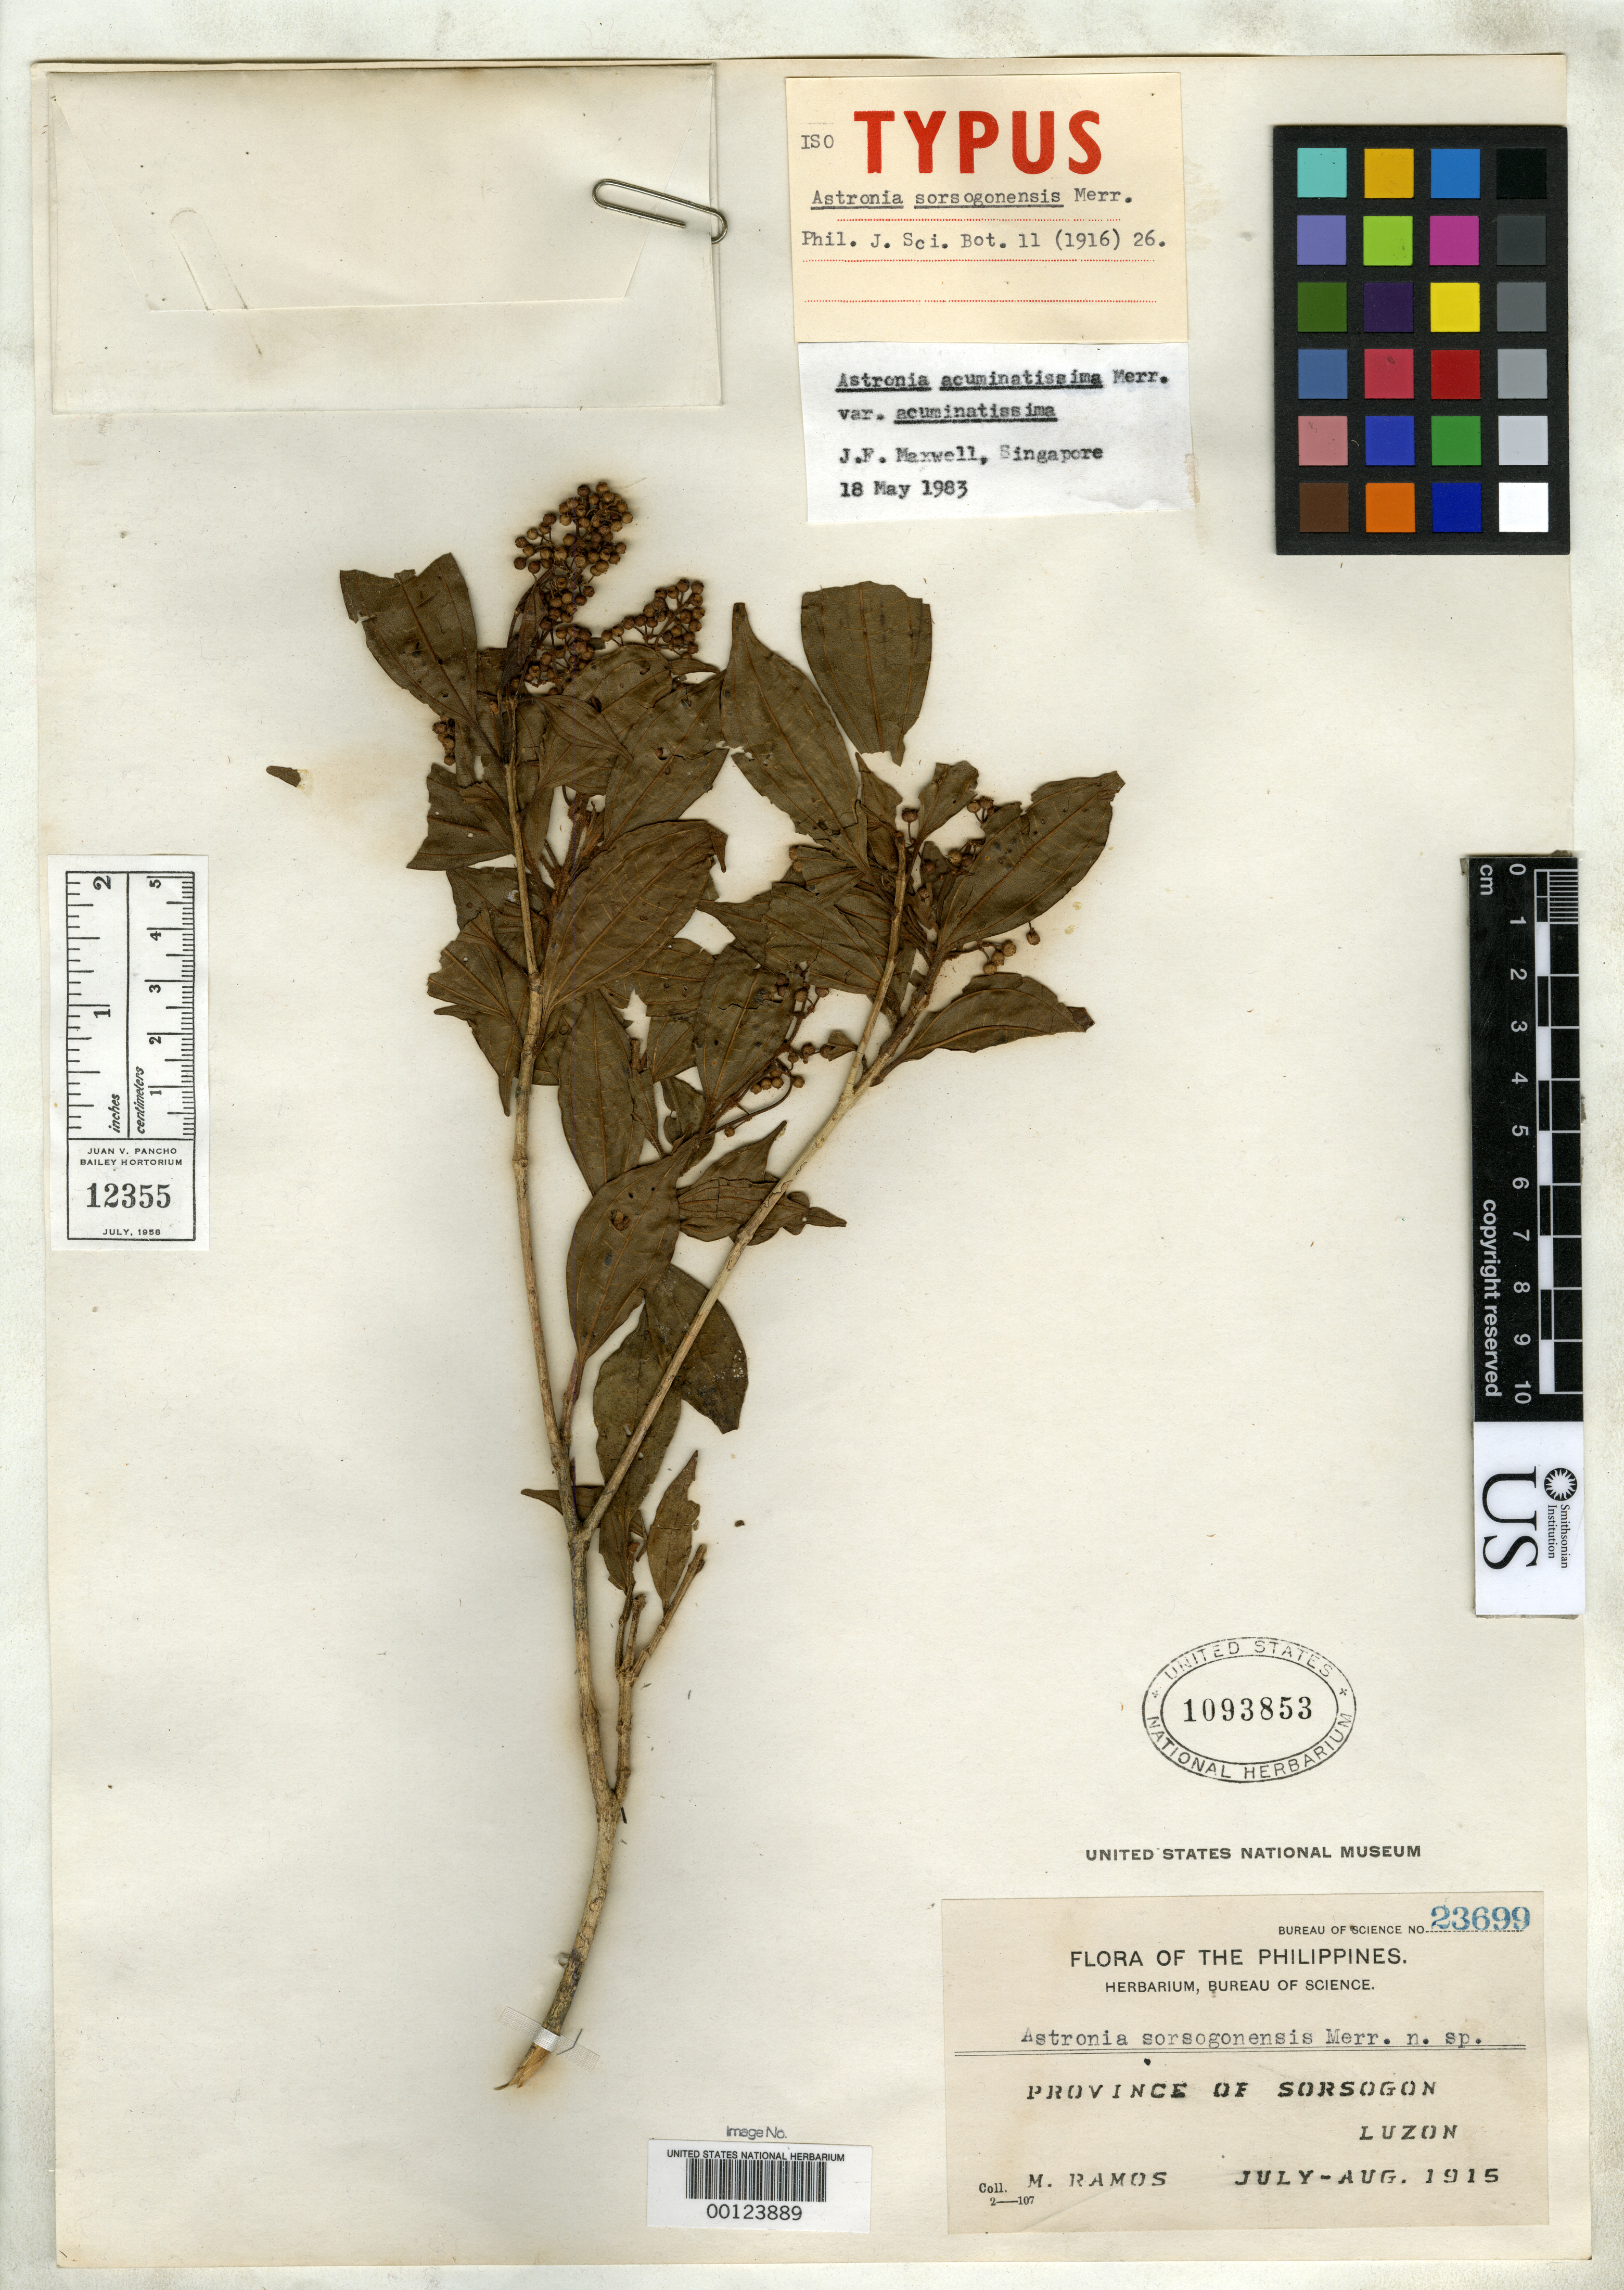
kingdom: Plantae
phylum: Tracheophyta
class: Magnoliopsida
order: Myrtales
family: Melastomataceae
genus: Astronia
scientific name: Astronia sorsogonensis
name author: Merr.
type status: Isotype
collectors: M. Ramos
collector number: Bur. Sci. 23699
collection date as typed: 16 Aug 1915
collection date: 1915-08-16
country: Philippines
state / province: Bicol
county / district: Sorsogon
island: Luzon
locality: Mt. Kililibong.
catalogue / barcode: US 1093853